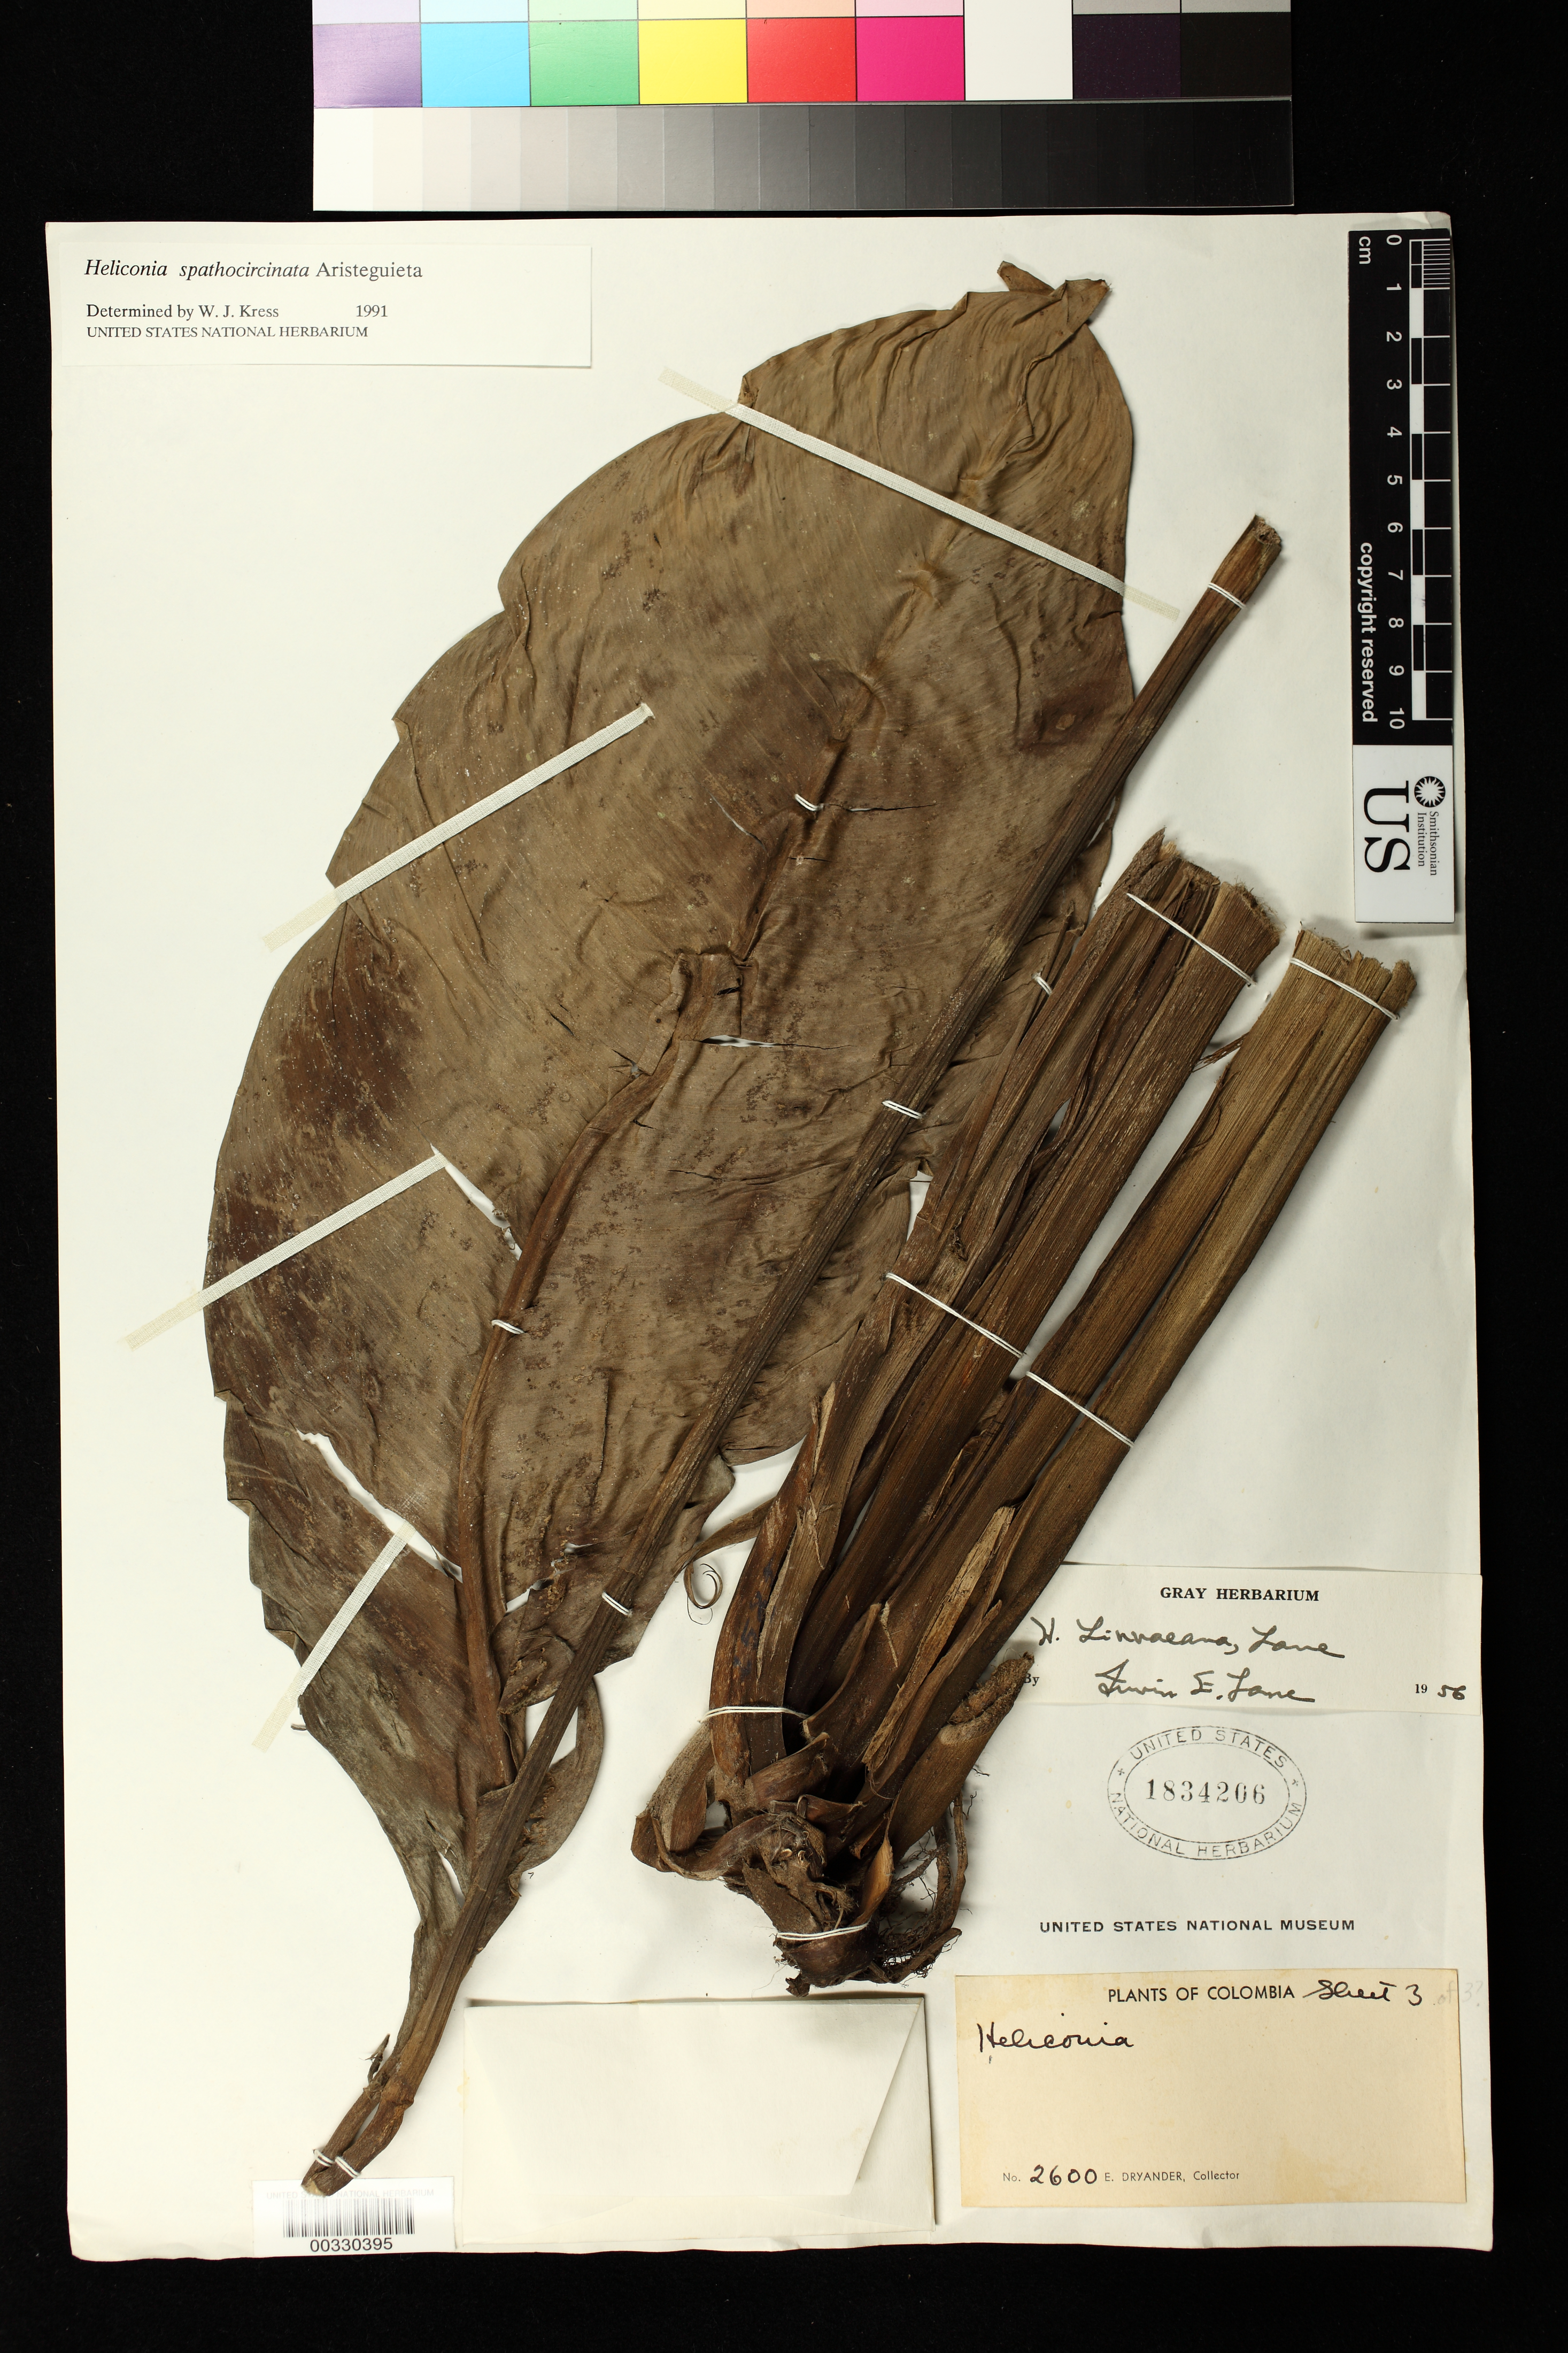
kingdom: Plantae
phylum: Tracheophyta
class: Liliopsida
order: Zingiberales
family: Heliconiaceae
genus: Heliconia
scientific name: Heliconia spathocircinata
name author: Aristeg.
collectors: E. I. Dryander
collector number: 2600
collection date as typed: Feb 1942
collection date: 1942-02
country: Colombia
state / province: Nariño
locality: Tumaco, Isla de Gallos - Pacifico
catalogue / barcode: US 1834206